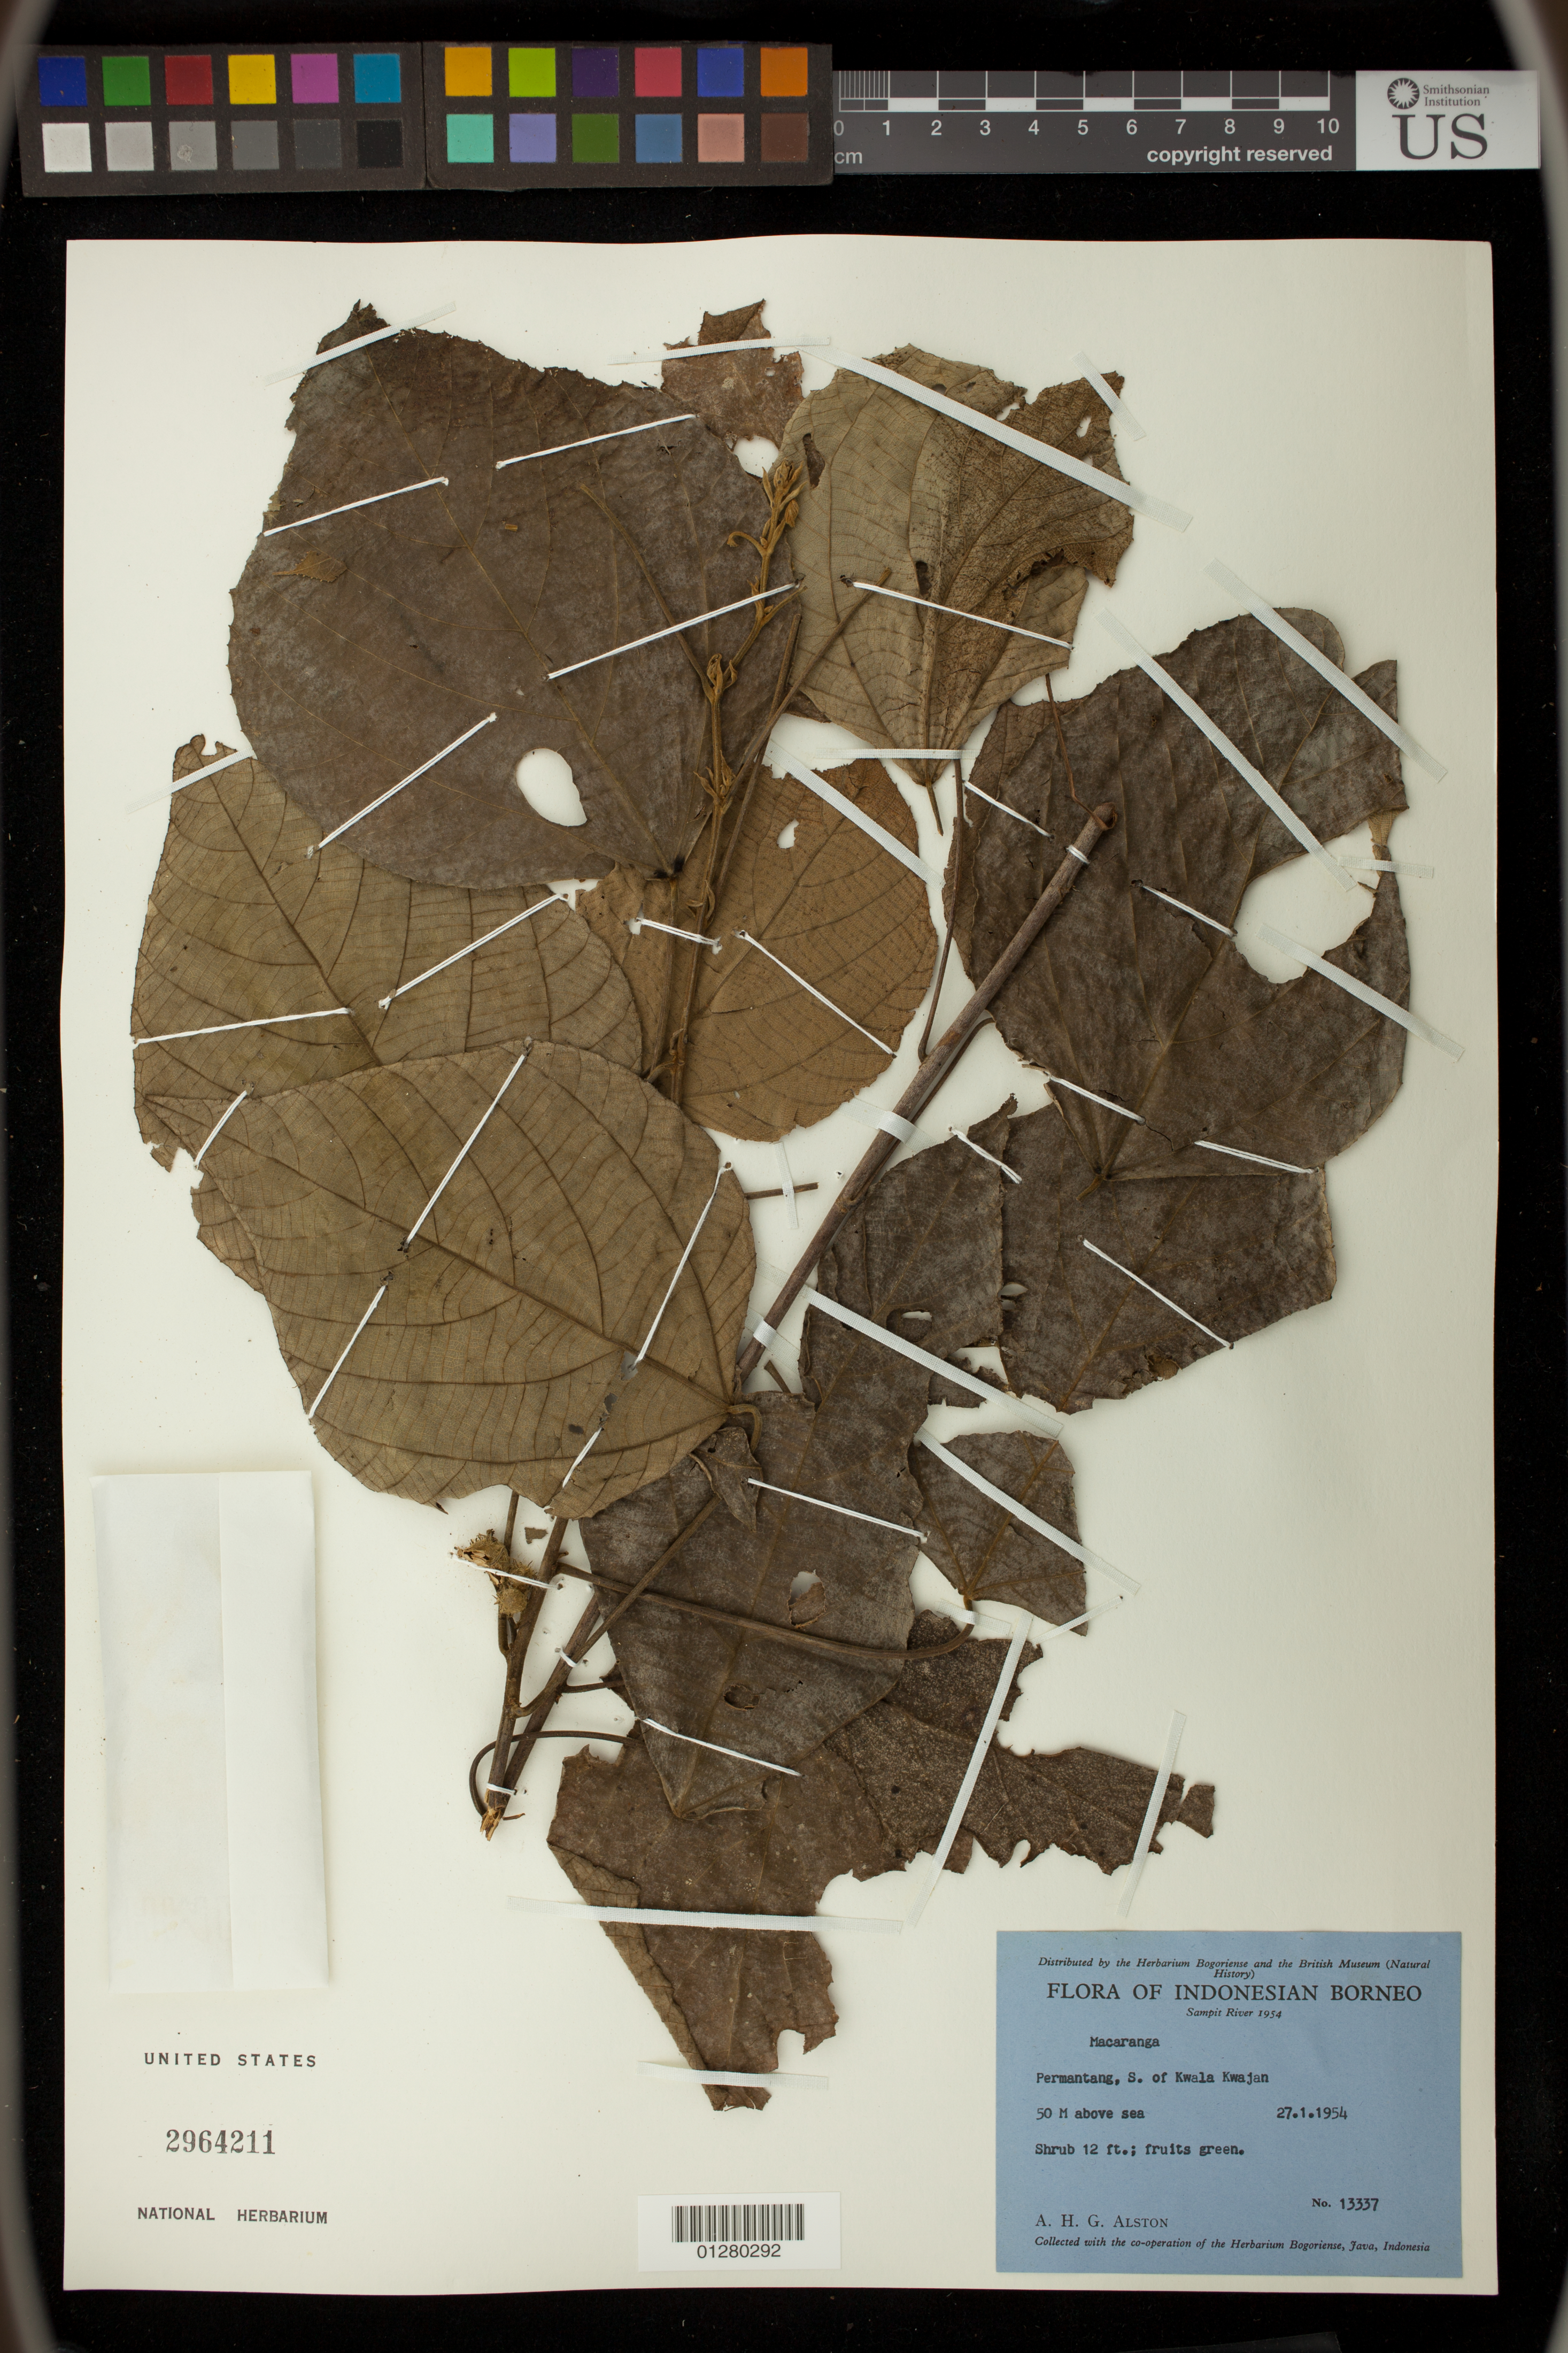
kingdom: Plantae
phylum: Tracheophyta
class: Magnoliopsida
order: Malpighiales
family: Euphorbiaceae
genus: Macaranga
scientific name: Macaranga sp.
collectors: A. H. Alston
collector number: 13337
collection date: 1954-01-27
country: Indonesia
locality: Borneo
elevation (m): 50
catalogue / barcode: US 2964211